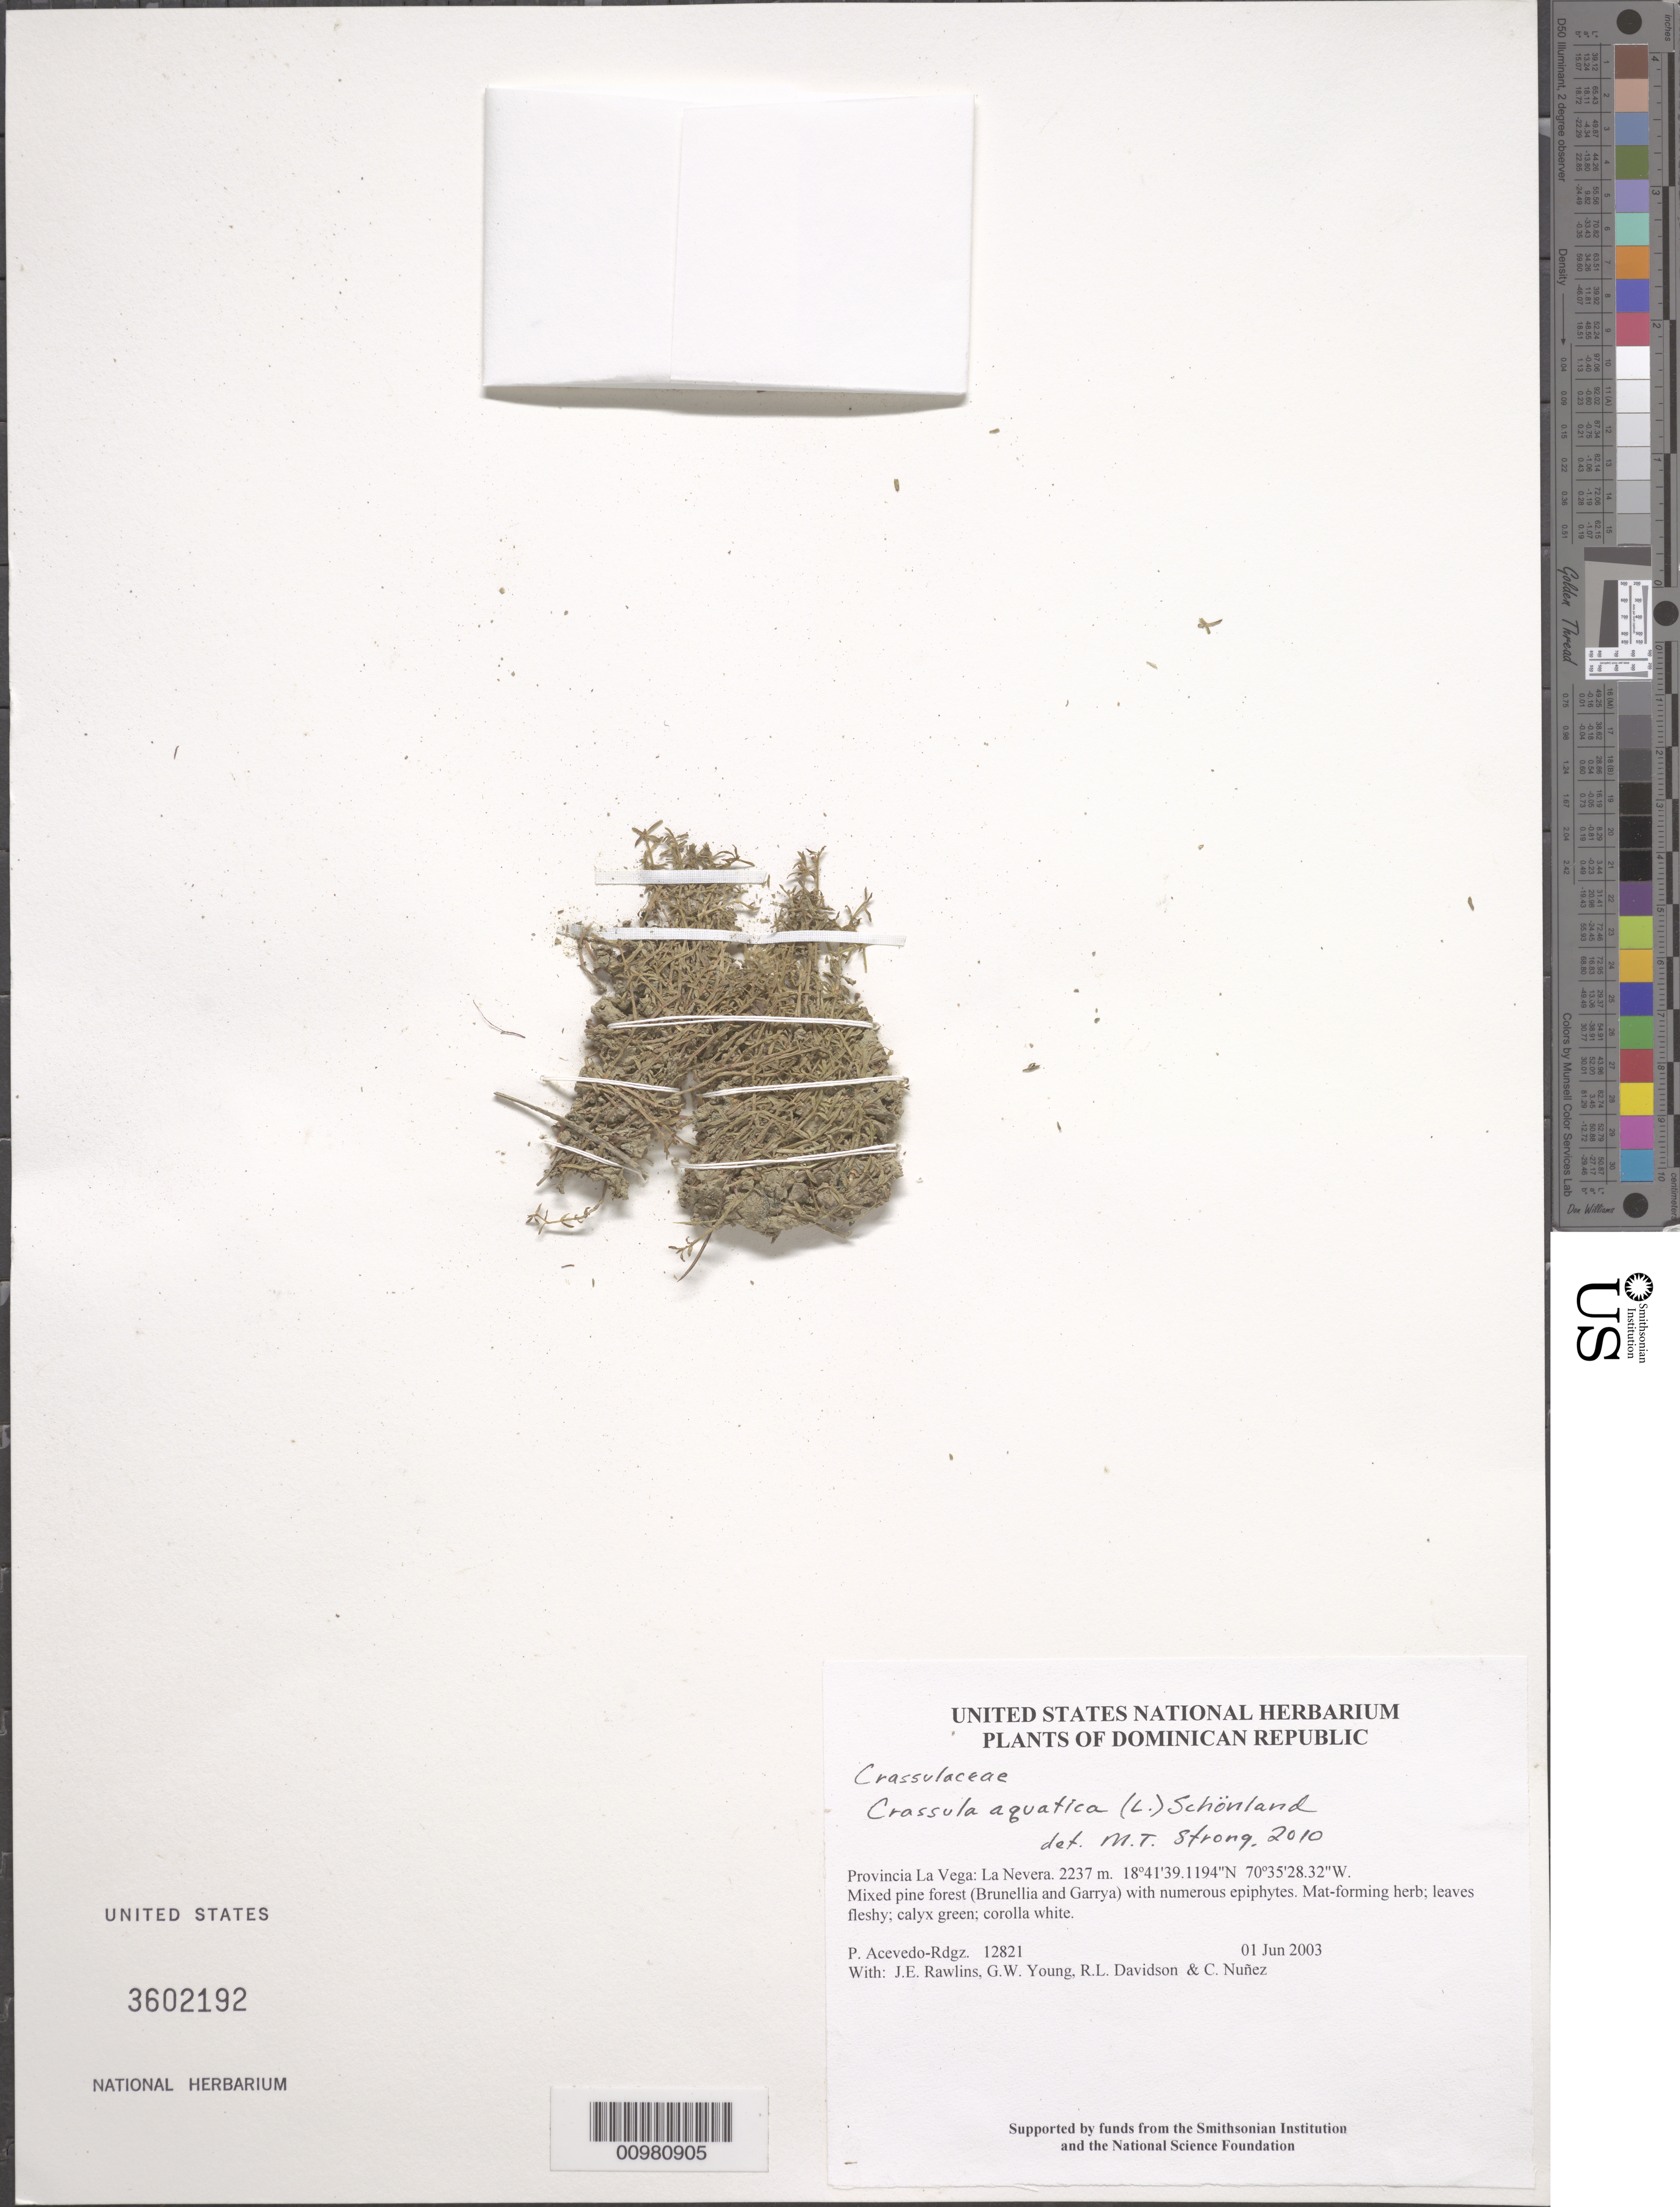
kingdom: Plantae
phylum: Tracheophyta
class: Magnoliopsida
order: Saxifragales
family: Crassulaceae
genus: Crassula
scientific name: Crassula aquatica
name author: (L.) Schönland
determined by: Strong, M. T., (US), Smithsonian Institution - National Museum of Natural History (UNITED STATES)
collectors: P. Acevedo-Rodr., J. Rawlins, G. Young, R. Davidson & C. Nunez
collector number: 12821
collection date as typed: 01 Jun 2003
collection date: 2003-06-01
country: Dominican Republic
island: Hispaniola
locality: Provincia La Vega: La Nevera.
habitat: Mixed pine forest (Brunellia and Garrya) with numerous epiphytes.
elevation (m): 2237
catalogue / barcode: US 3602192